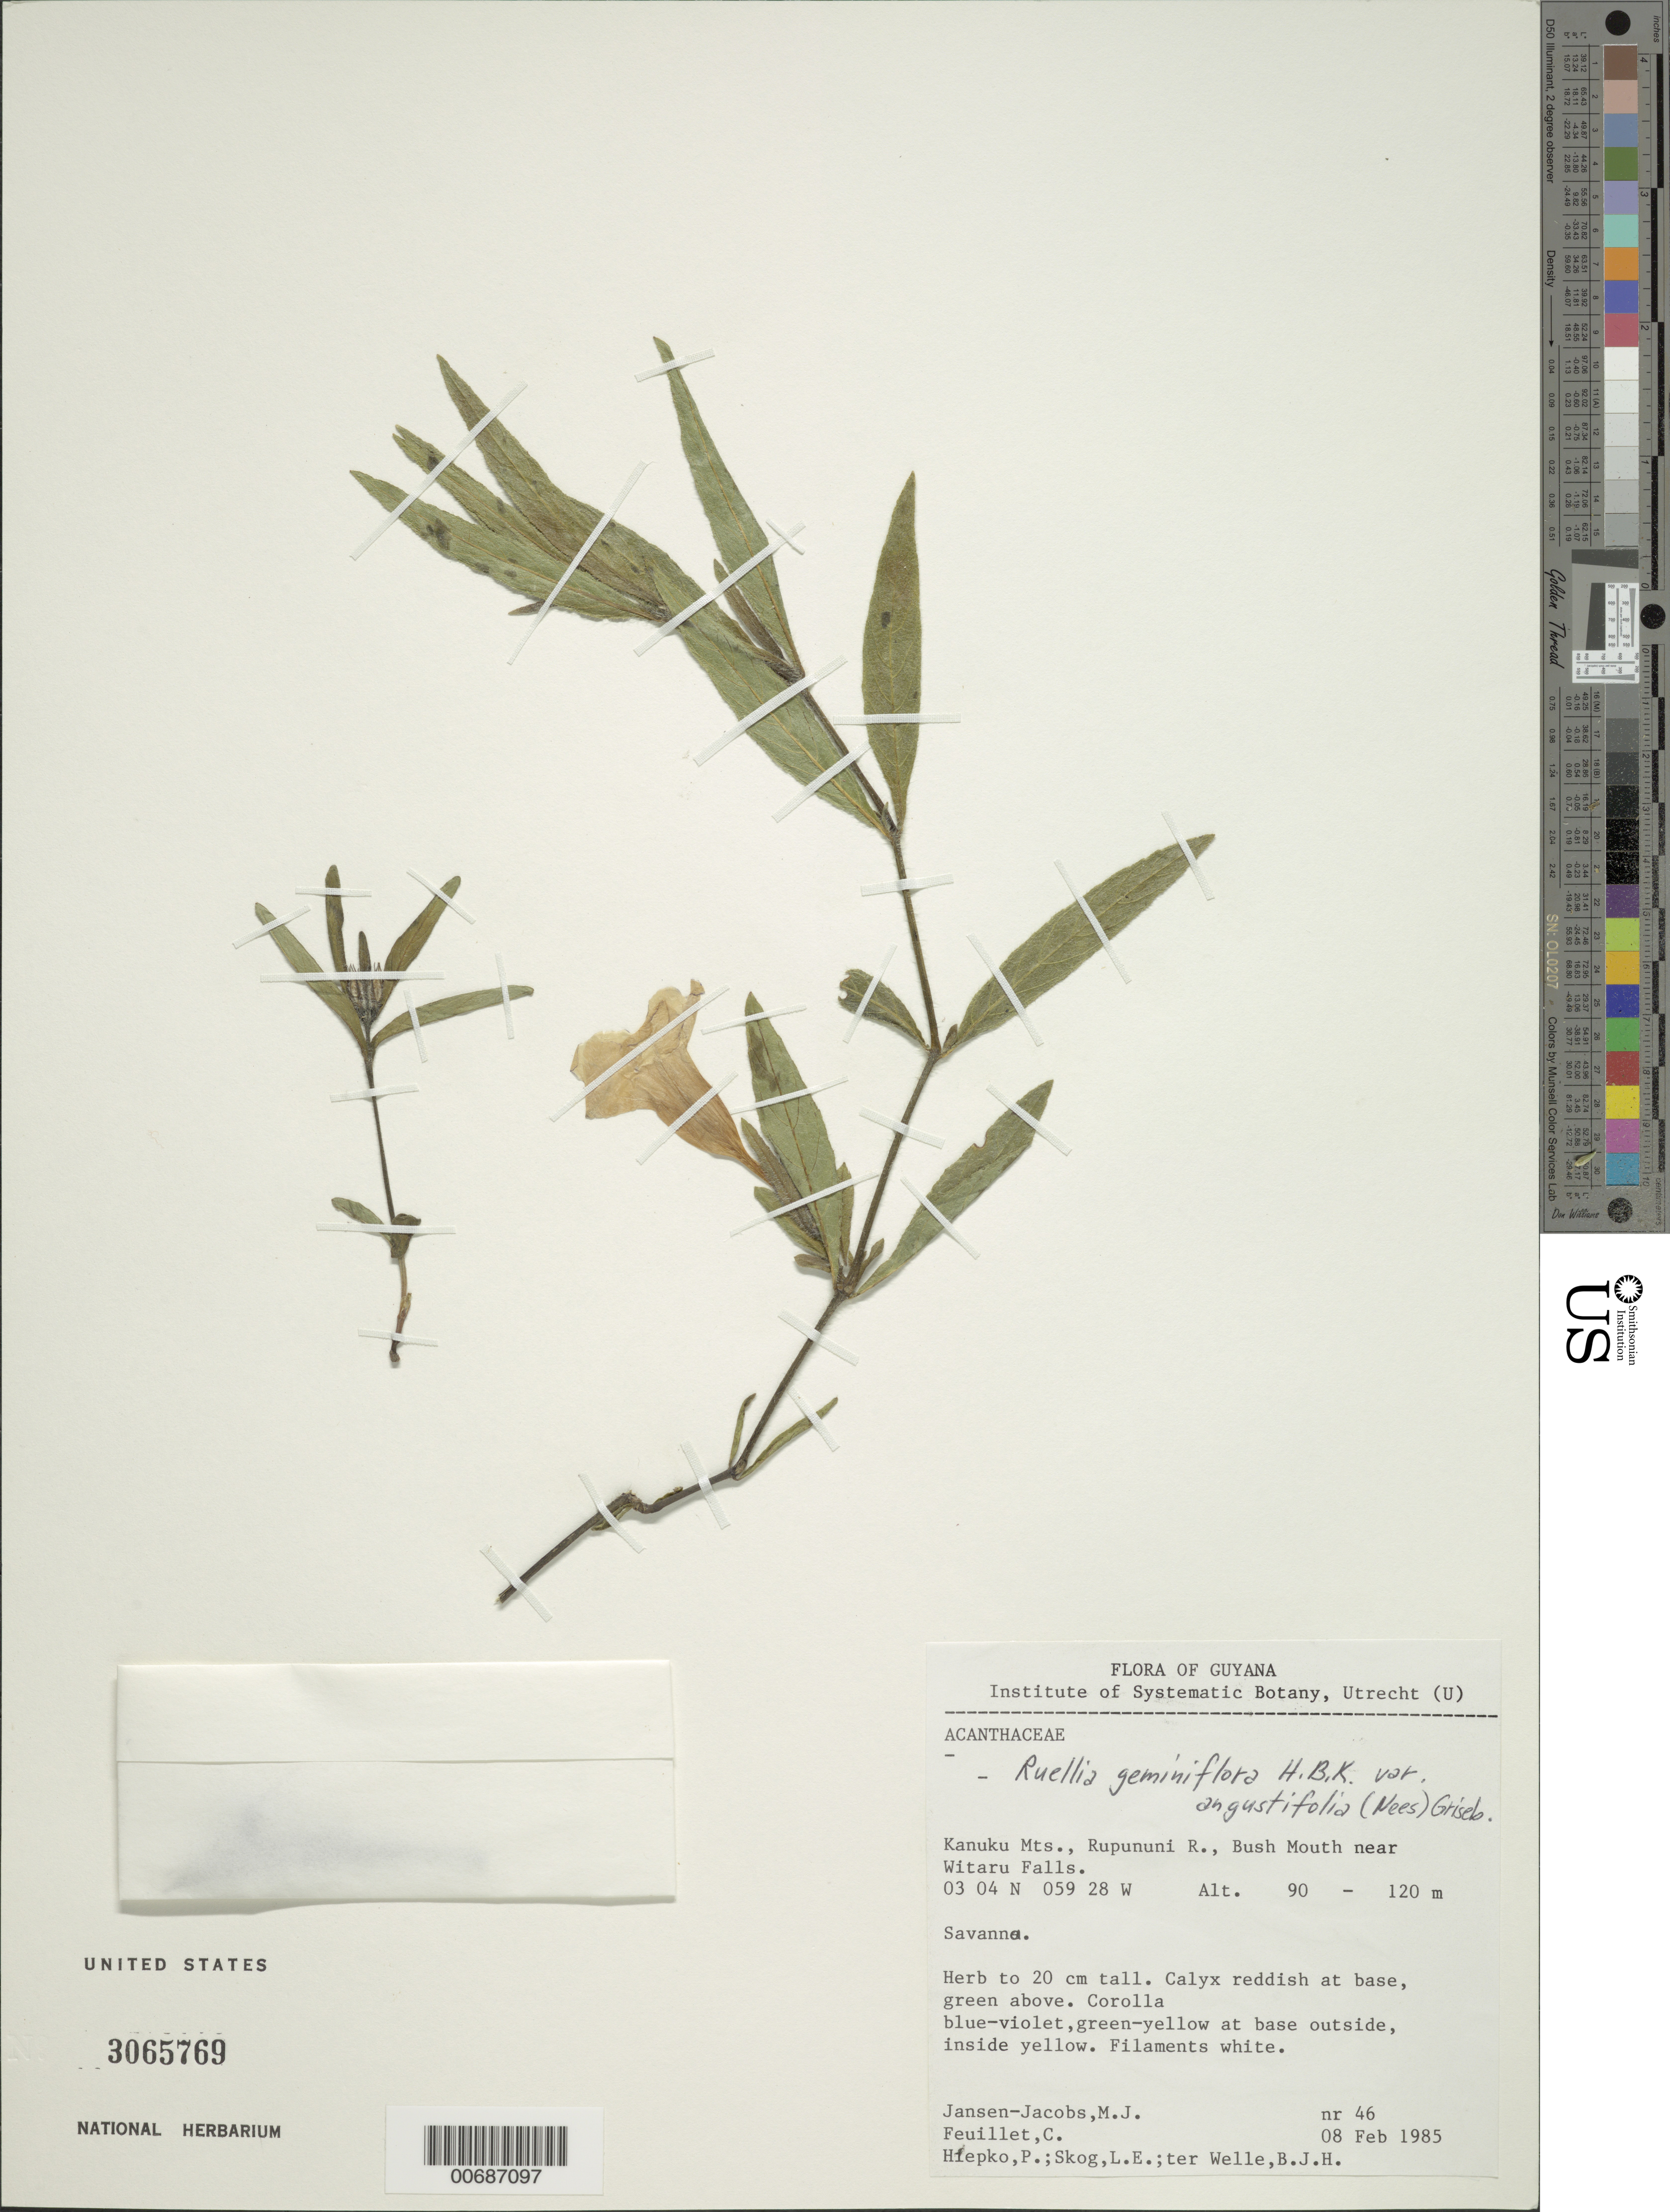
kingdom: Plantae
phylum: Tracheophyta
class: Magnoliopsida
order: Lamiales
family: Acanthaceae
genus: Ruellia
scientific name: Ruellia geminiflora var. angustifolia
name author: (Nees) Griseb.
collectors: M. J. Jansen-Jacobs, C. Feuillet, P. H. Hiepko, L. E. Skog & B. Welle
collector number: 46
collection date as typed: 8-Feb-85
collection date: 1985-02-08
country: Guyana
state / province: U. Takutu-U. Essequibo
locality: Kanuku Mts., Rupununi R., Bush Mouth near Witaru Falls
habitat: Savanna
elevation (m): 90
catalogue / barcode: US 3065769